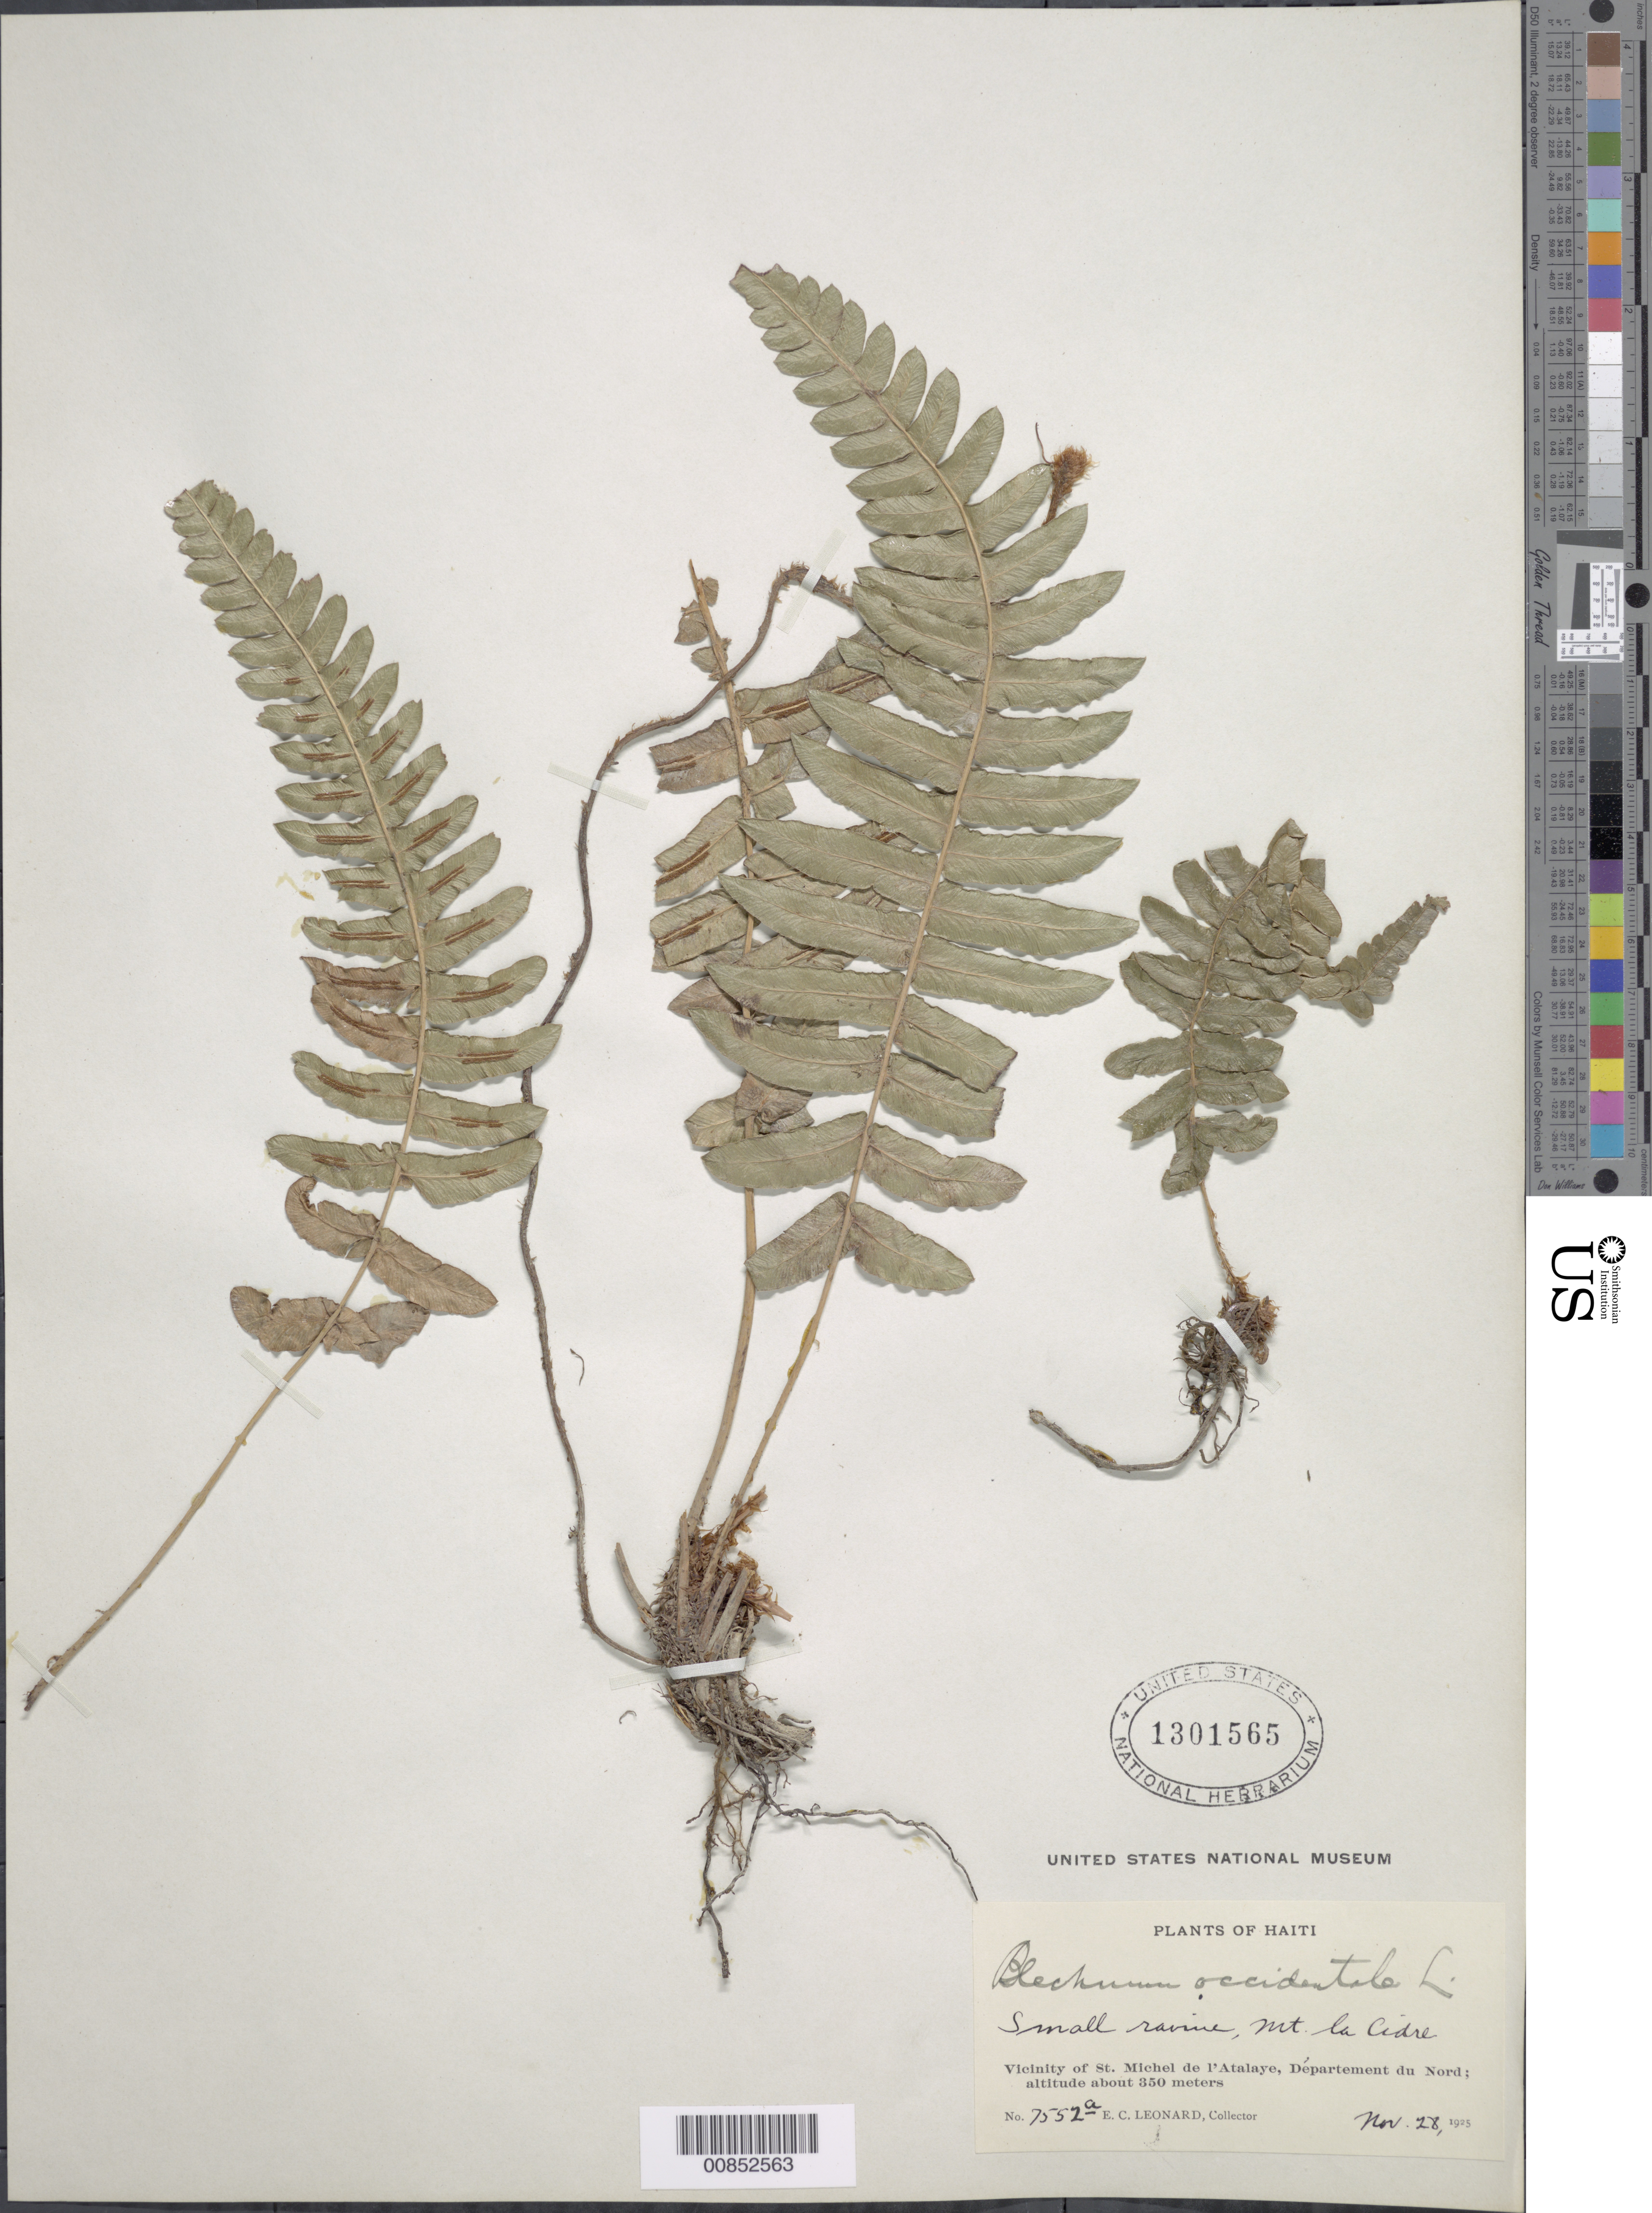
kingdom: Plantae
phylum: Tracheophyta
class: Polypodiopsida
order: Polypodiales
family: Blechnaceae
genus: Blechnum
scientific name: Blechnum glandulosum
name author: Link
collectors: E. C. Leonard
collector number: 7552a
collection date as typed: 28 Nov 1925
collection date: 1925-11-28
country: Haiti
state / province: Nord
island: Hispaniola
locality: St. Michel de l'Atalaye, Mt. La Cidre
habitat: Small ravine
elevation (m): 350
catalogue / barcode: US 1301565